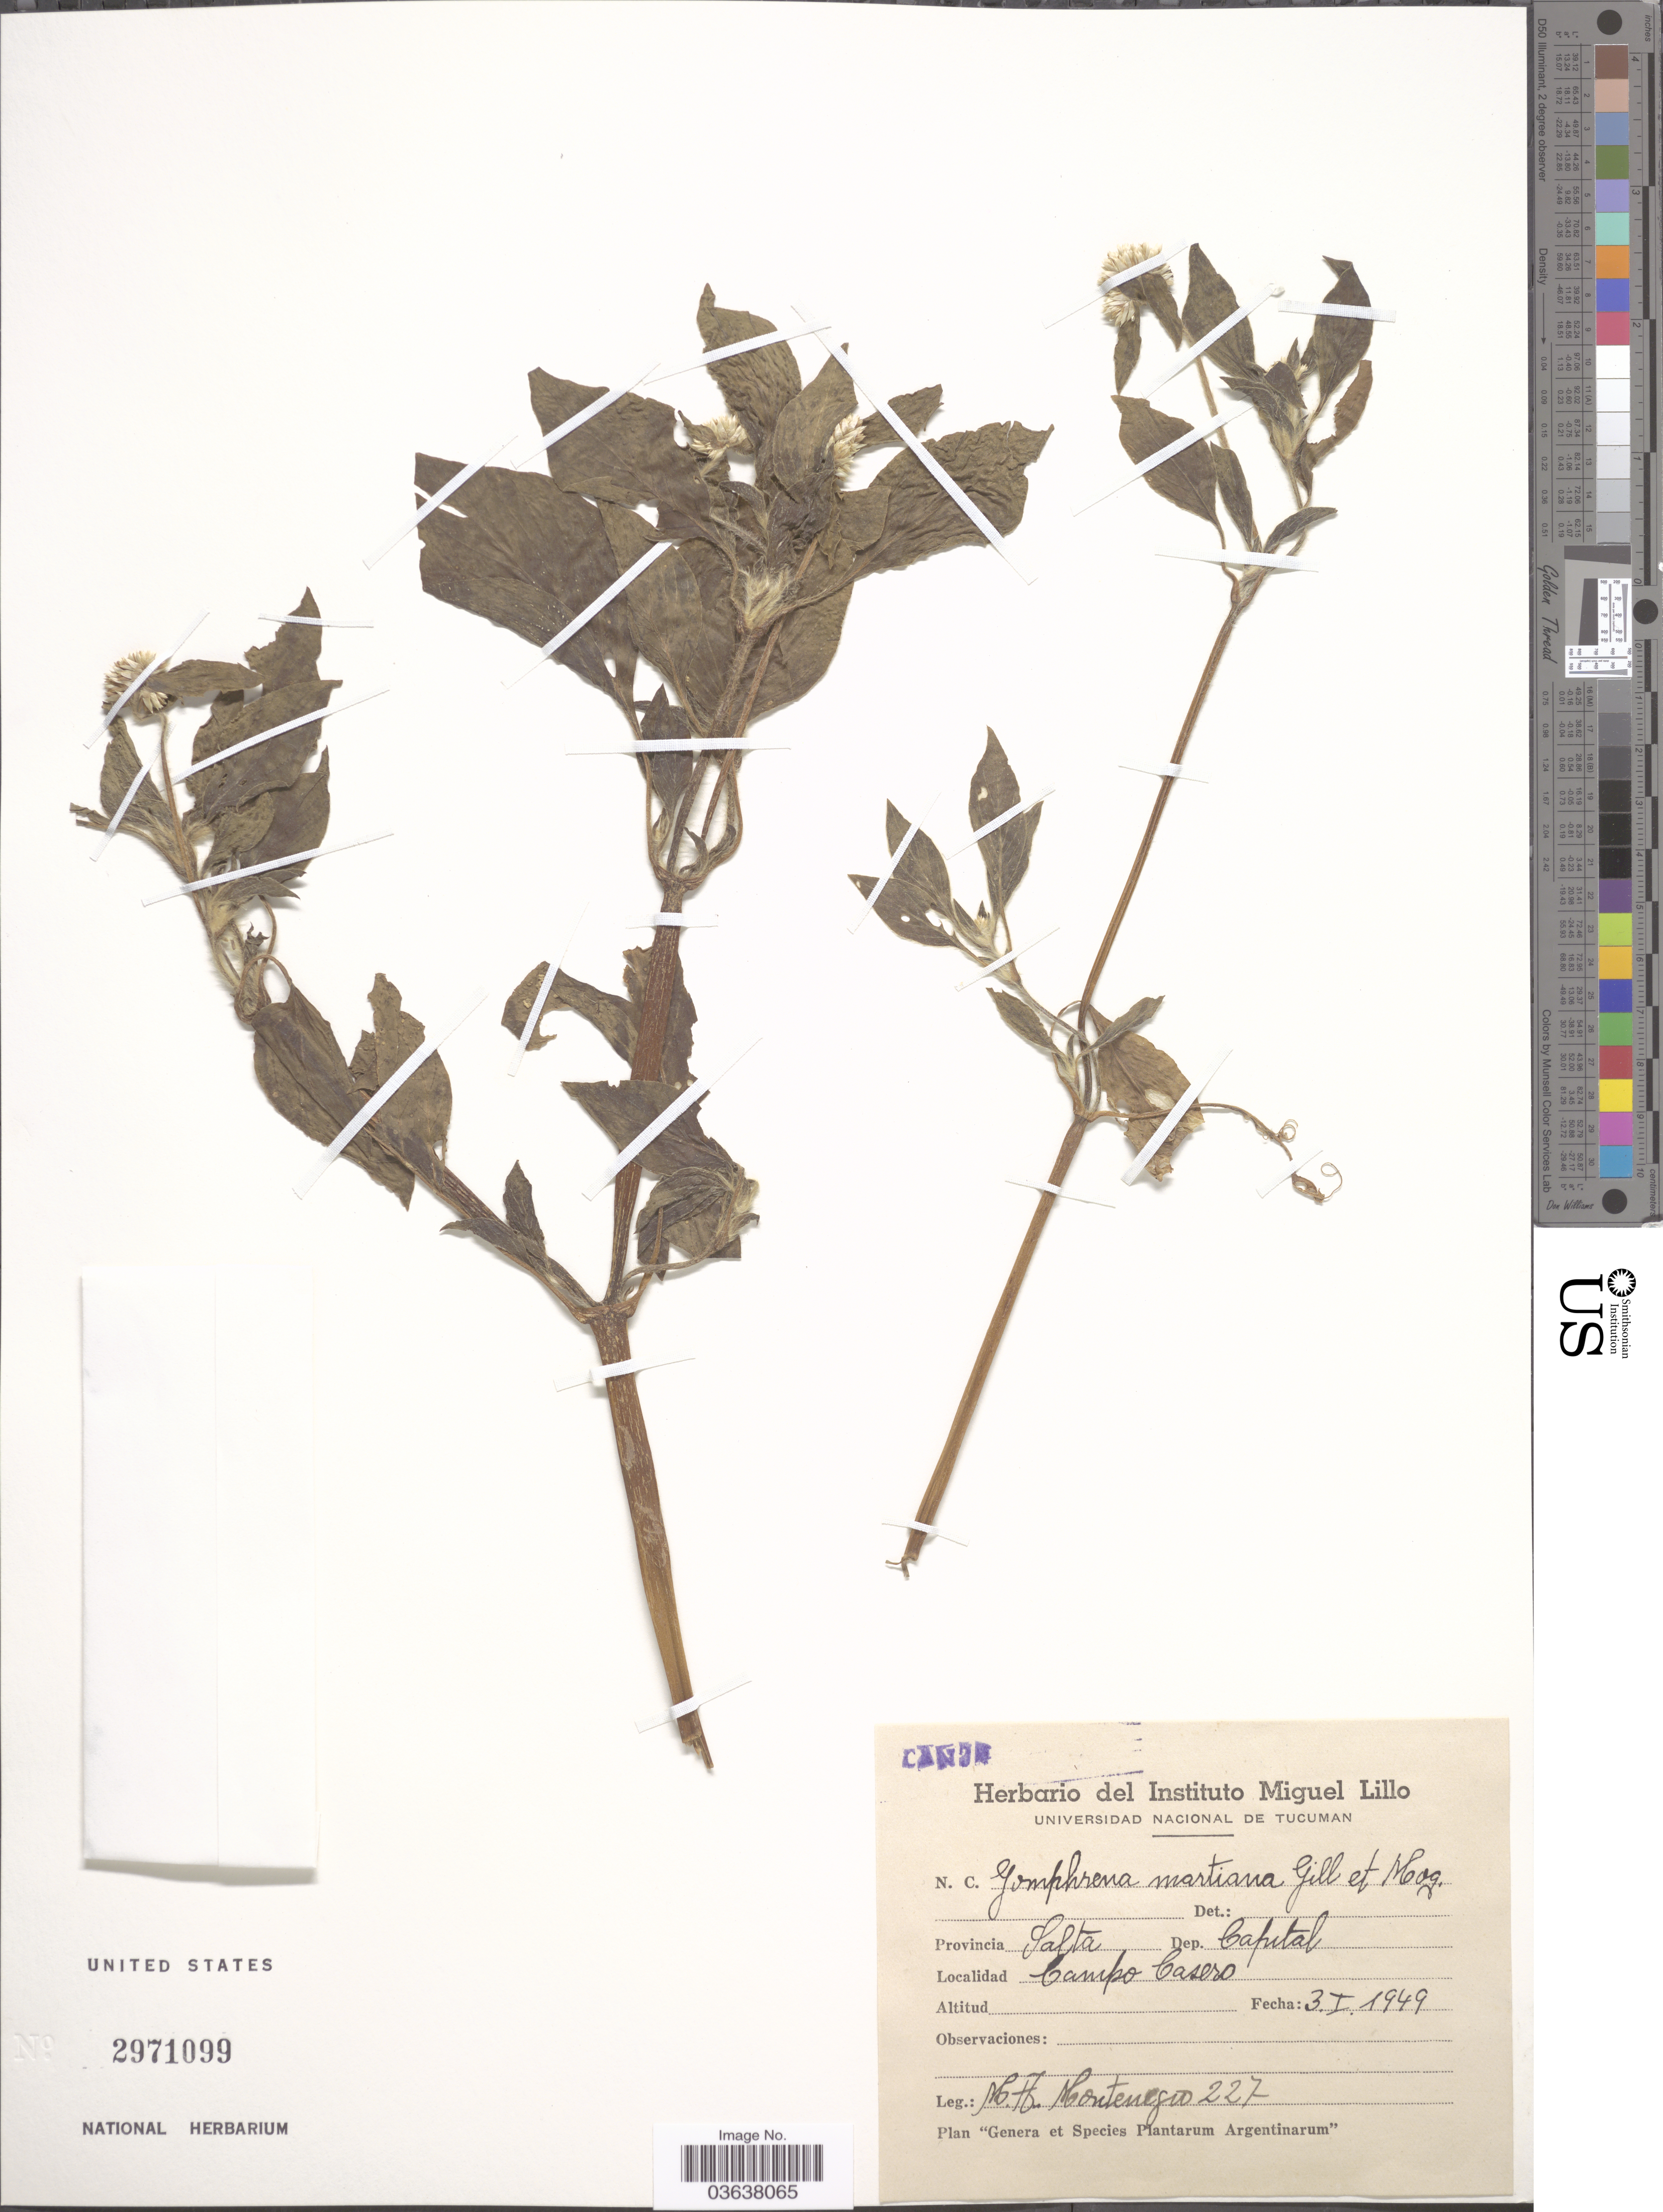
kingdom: Plantae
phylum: Tracheophyta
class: Magnoliopsida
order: Caryophyllales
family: Amaranthaceae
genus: Gomphrena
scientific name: Gomphrena martiana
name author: Gillies ex Moq.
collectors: M. A. Montenegro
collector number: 227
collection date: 1949-01-03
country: Argentina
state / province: Salta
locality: Dep. Capital, Campo Casero.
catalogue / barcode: US 2971099